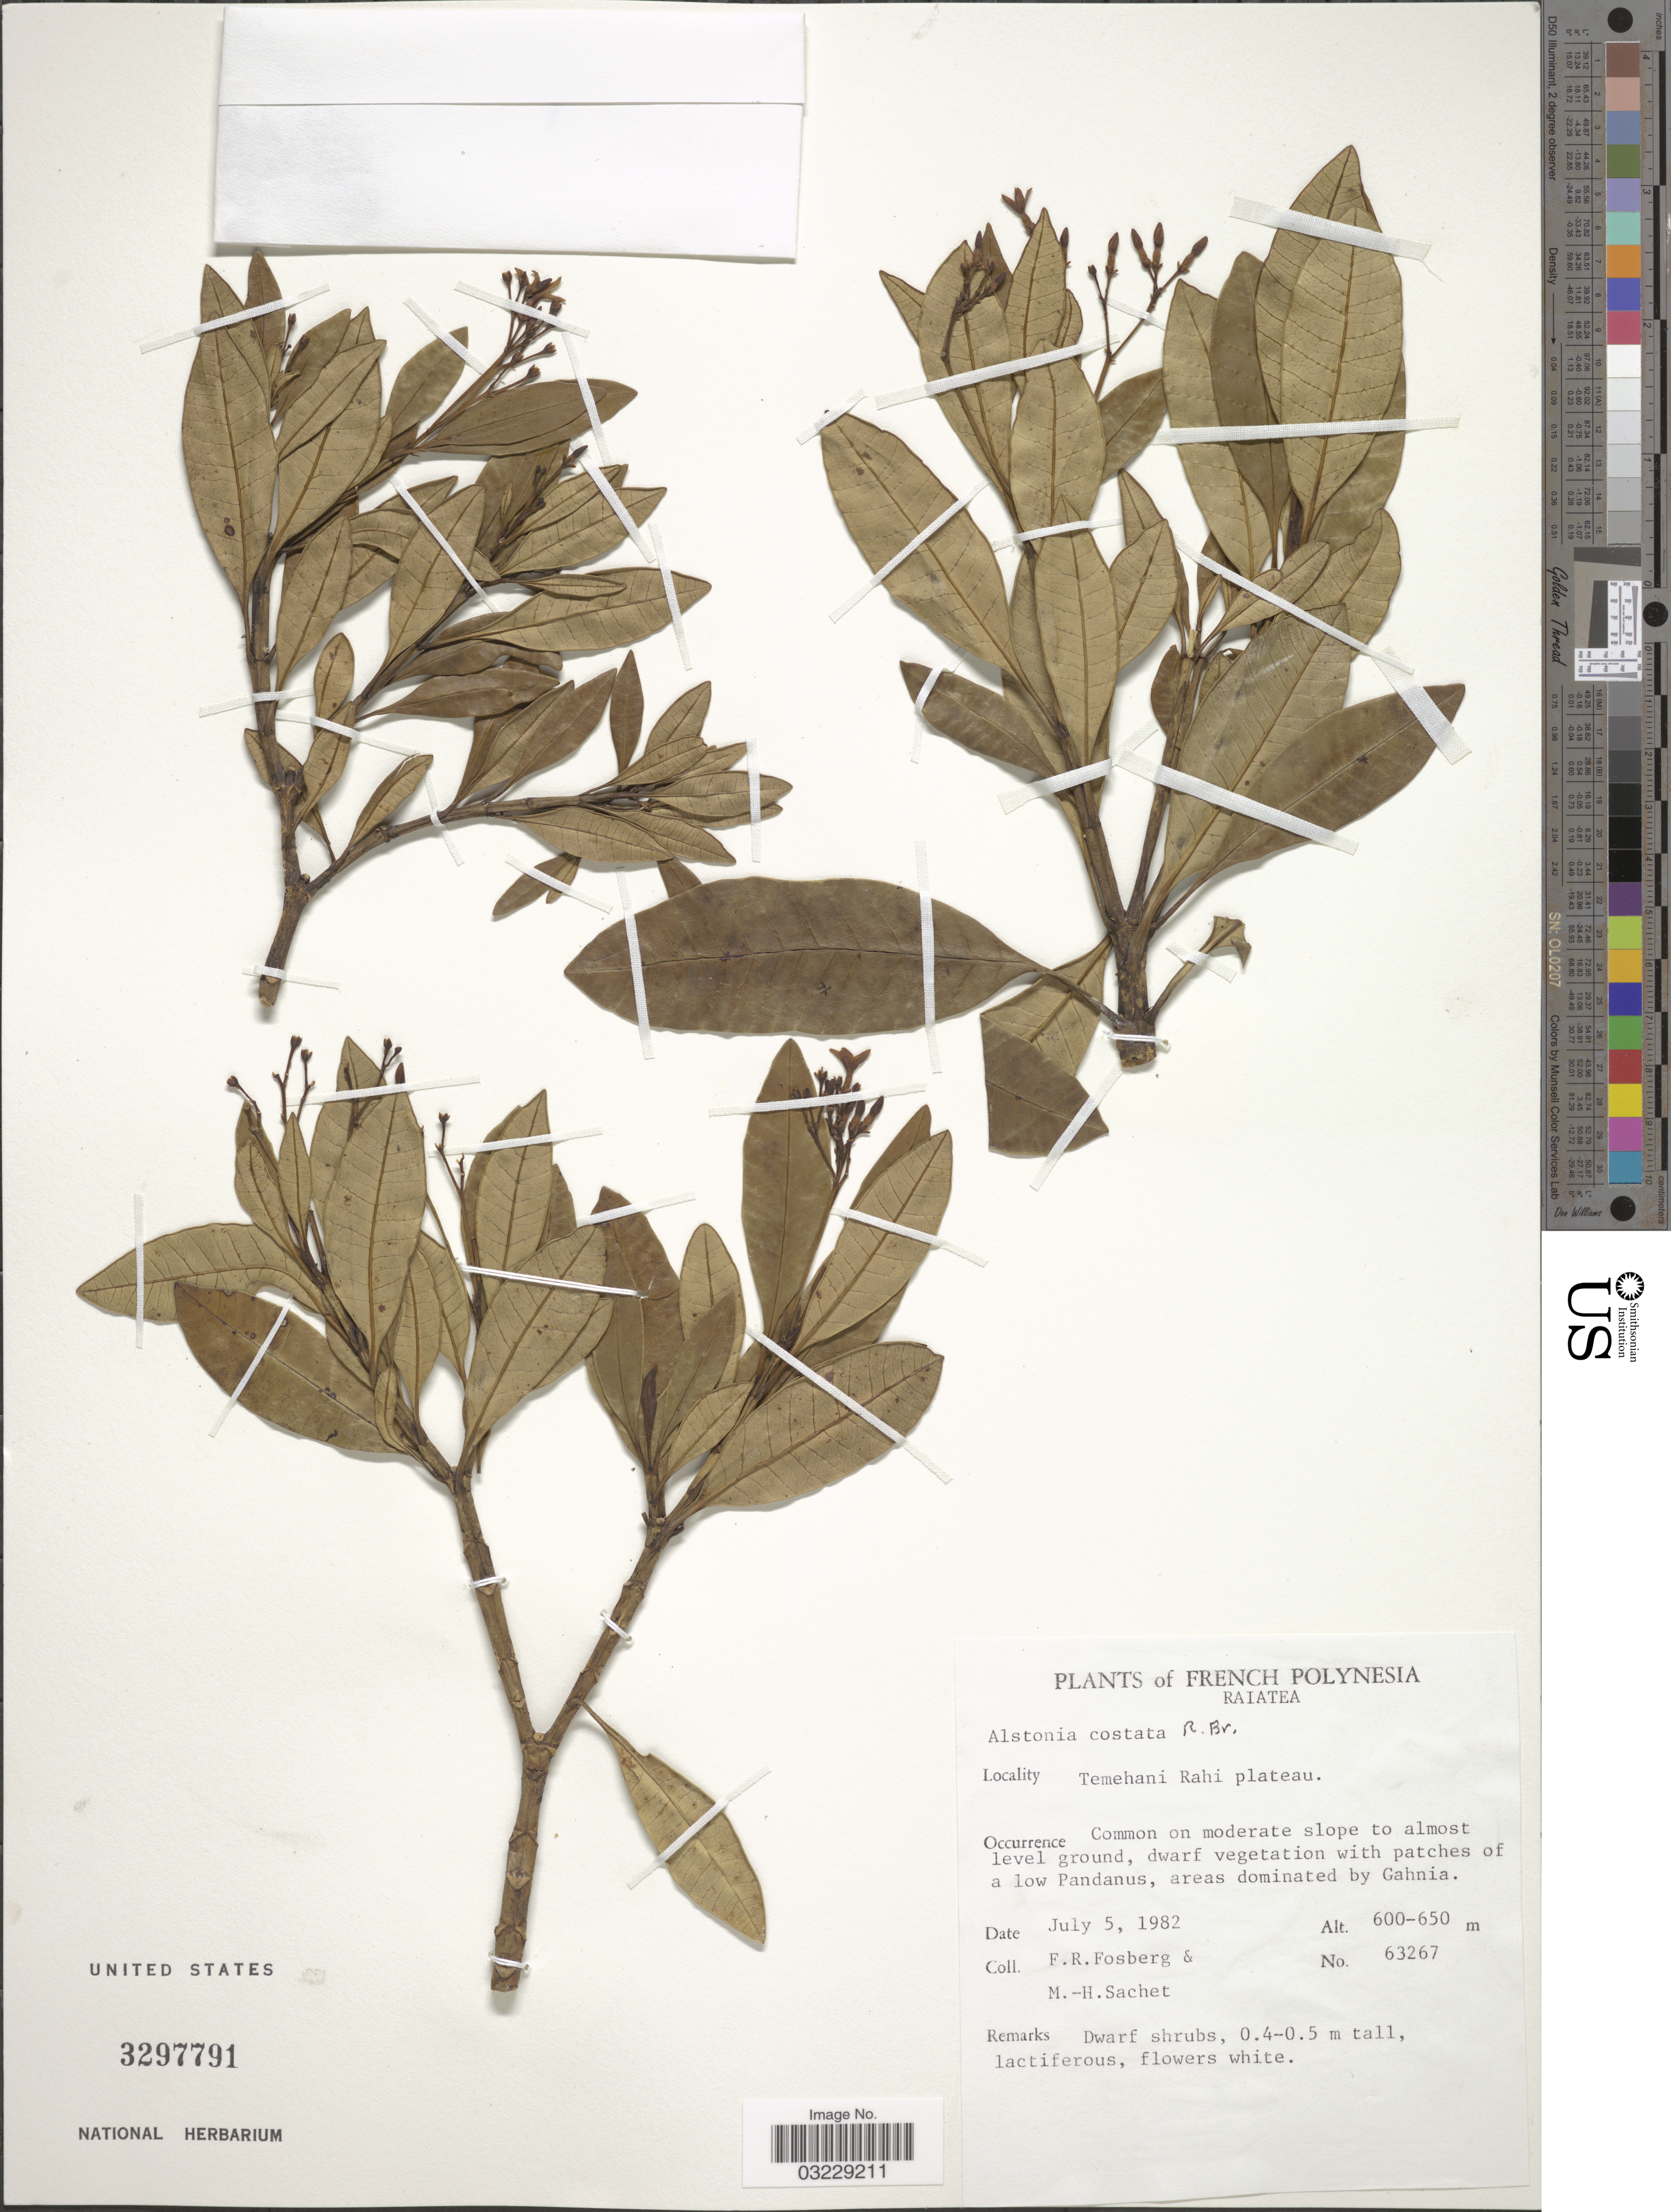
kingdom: Plantae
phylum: Tracheophyta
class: Magnoliopsida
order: Gentianales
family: Apocynaceae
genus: Alstonia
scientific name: Alstonia costata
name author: (G. Forst.) R. Br.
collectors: F. R. Fosberg & M.-H. Sachet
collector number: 63267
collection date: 1982-07-05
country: French Polynesia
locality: Raiatea. Temehani Rahi plateau.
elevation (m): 600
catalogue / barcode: US 3297791